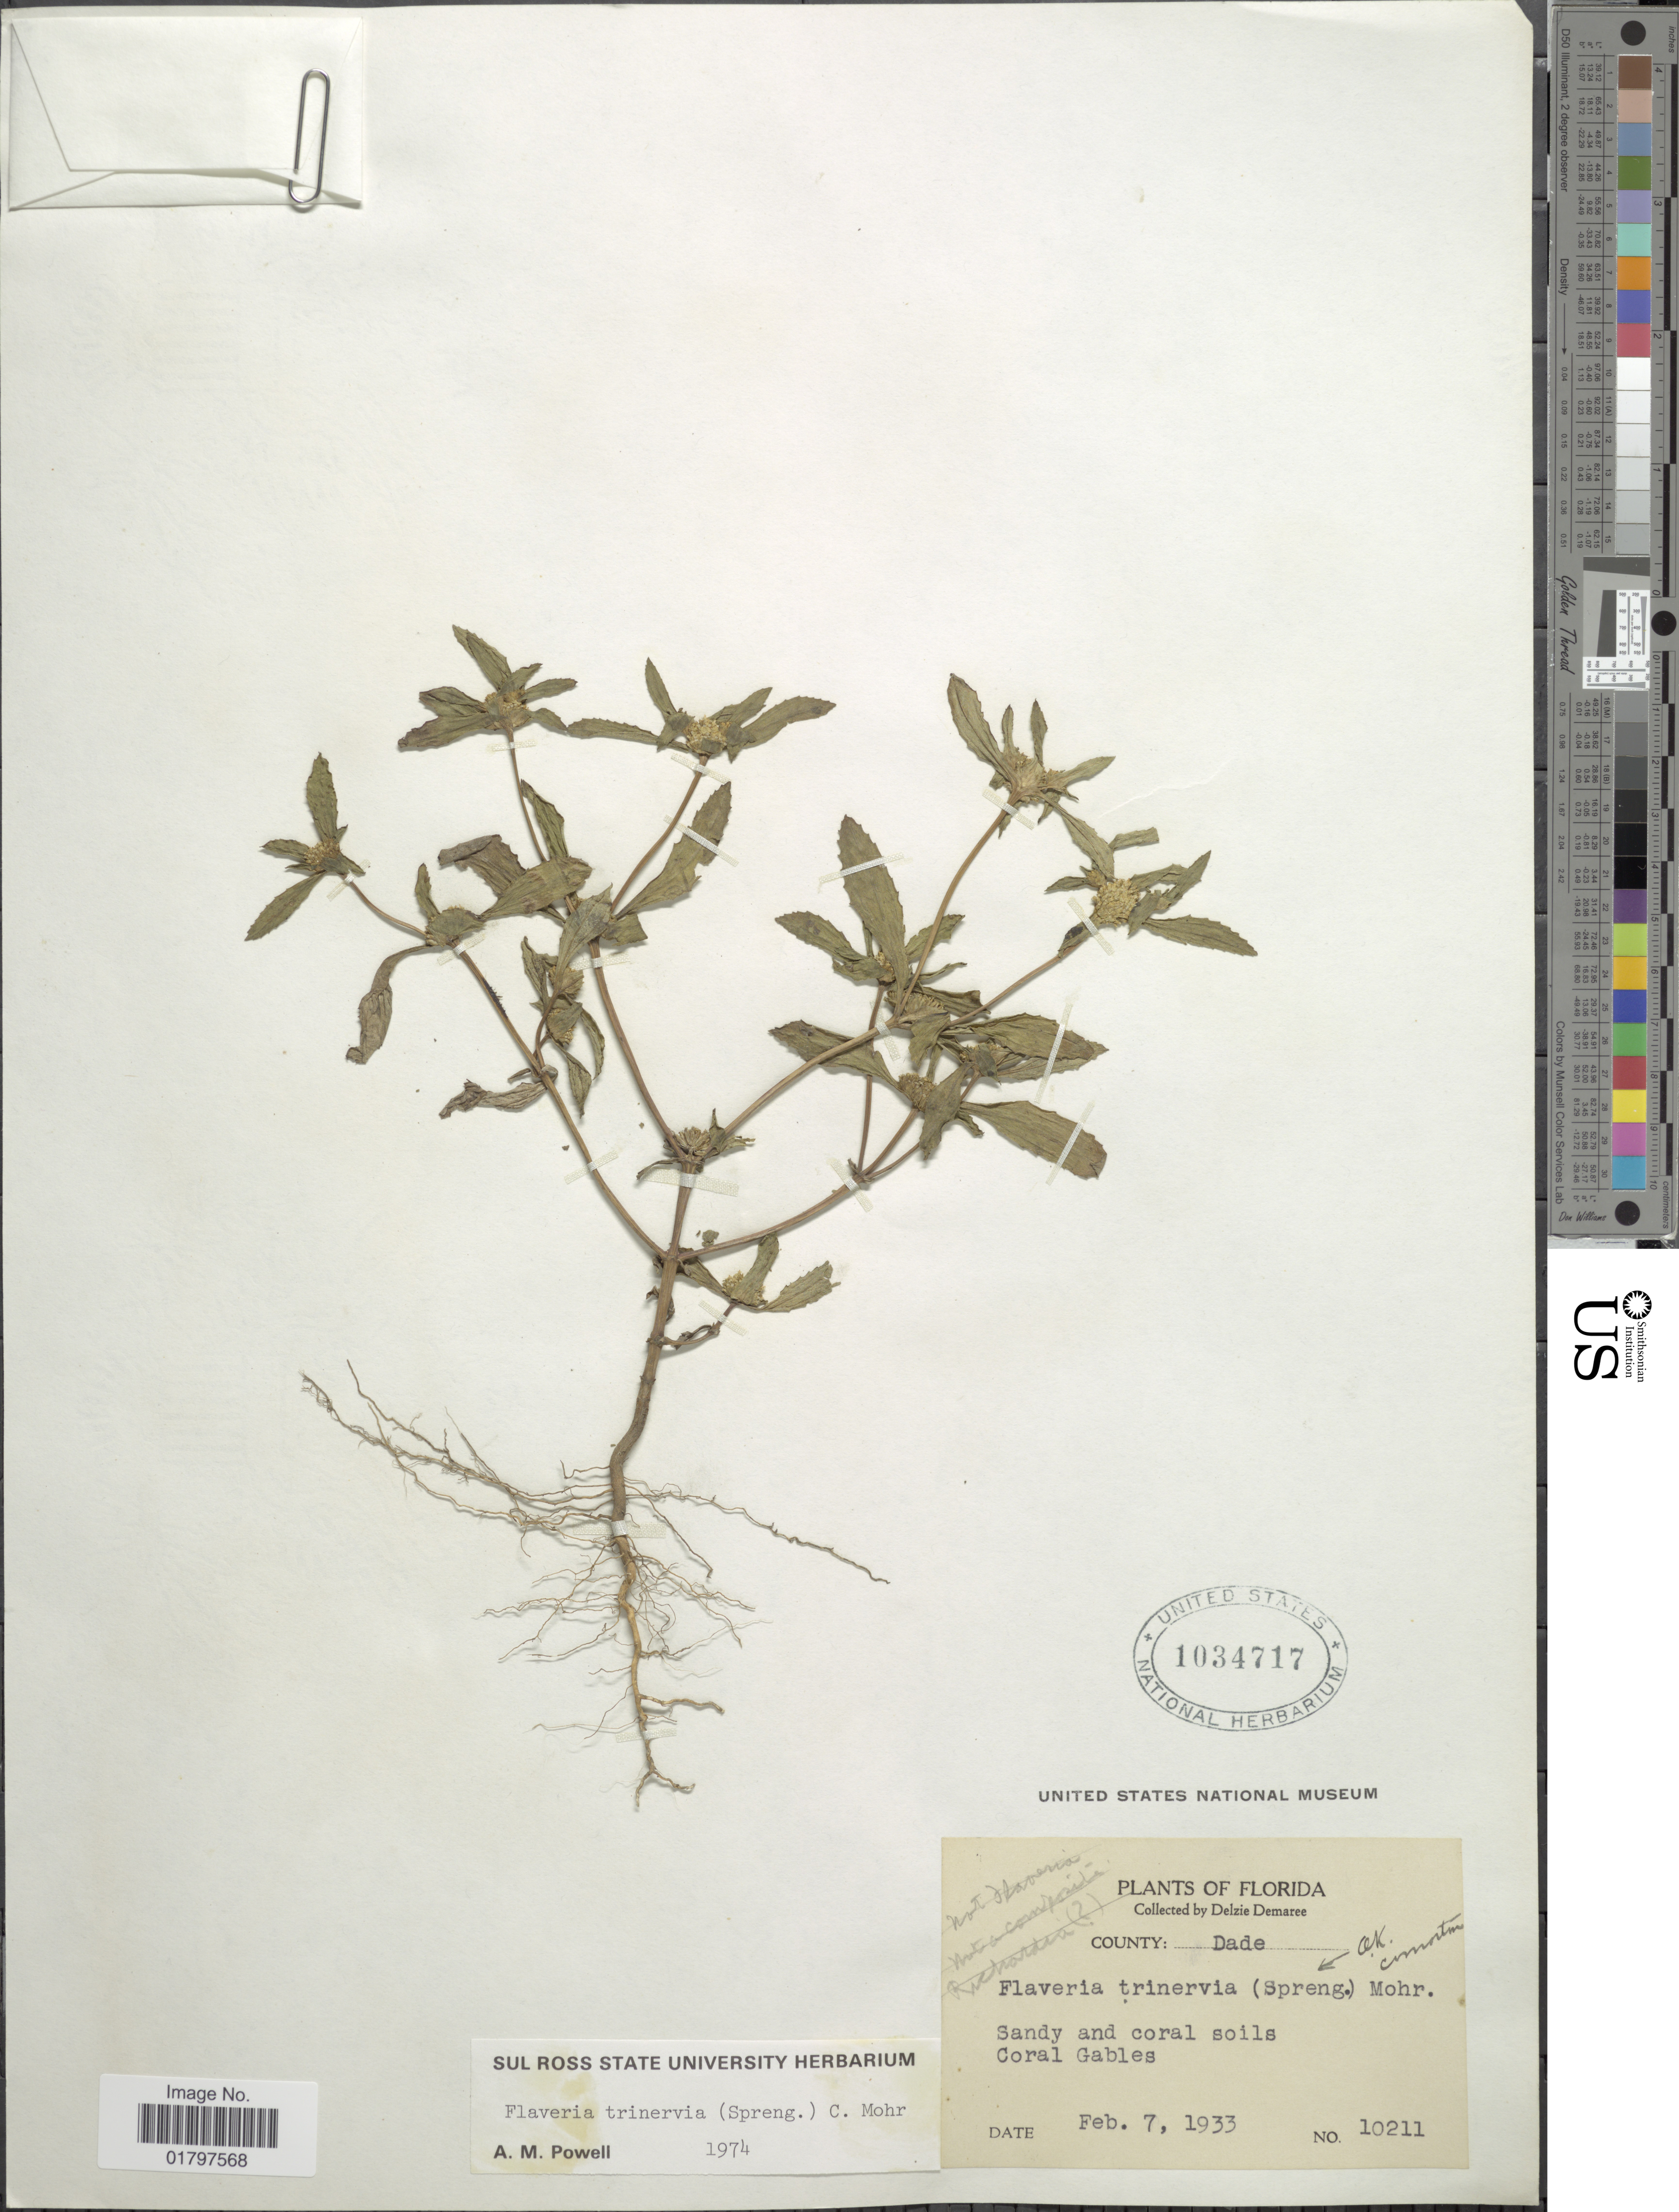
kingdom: Plantae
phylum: Tracheophyta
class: Magnoliopsida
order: Asterales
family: Asteraceae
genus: Flaveria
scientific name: Flaveria trinervia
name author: (Spreng.) C. Mohr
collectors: D. Demaree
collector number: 10211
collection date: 1933-02-07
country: United States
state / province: Florida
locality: County: Dade. Sandy and coral soils, Coral Gables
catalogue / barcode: US 1034717